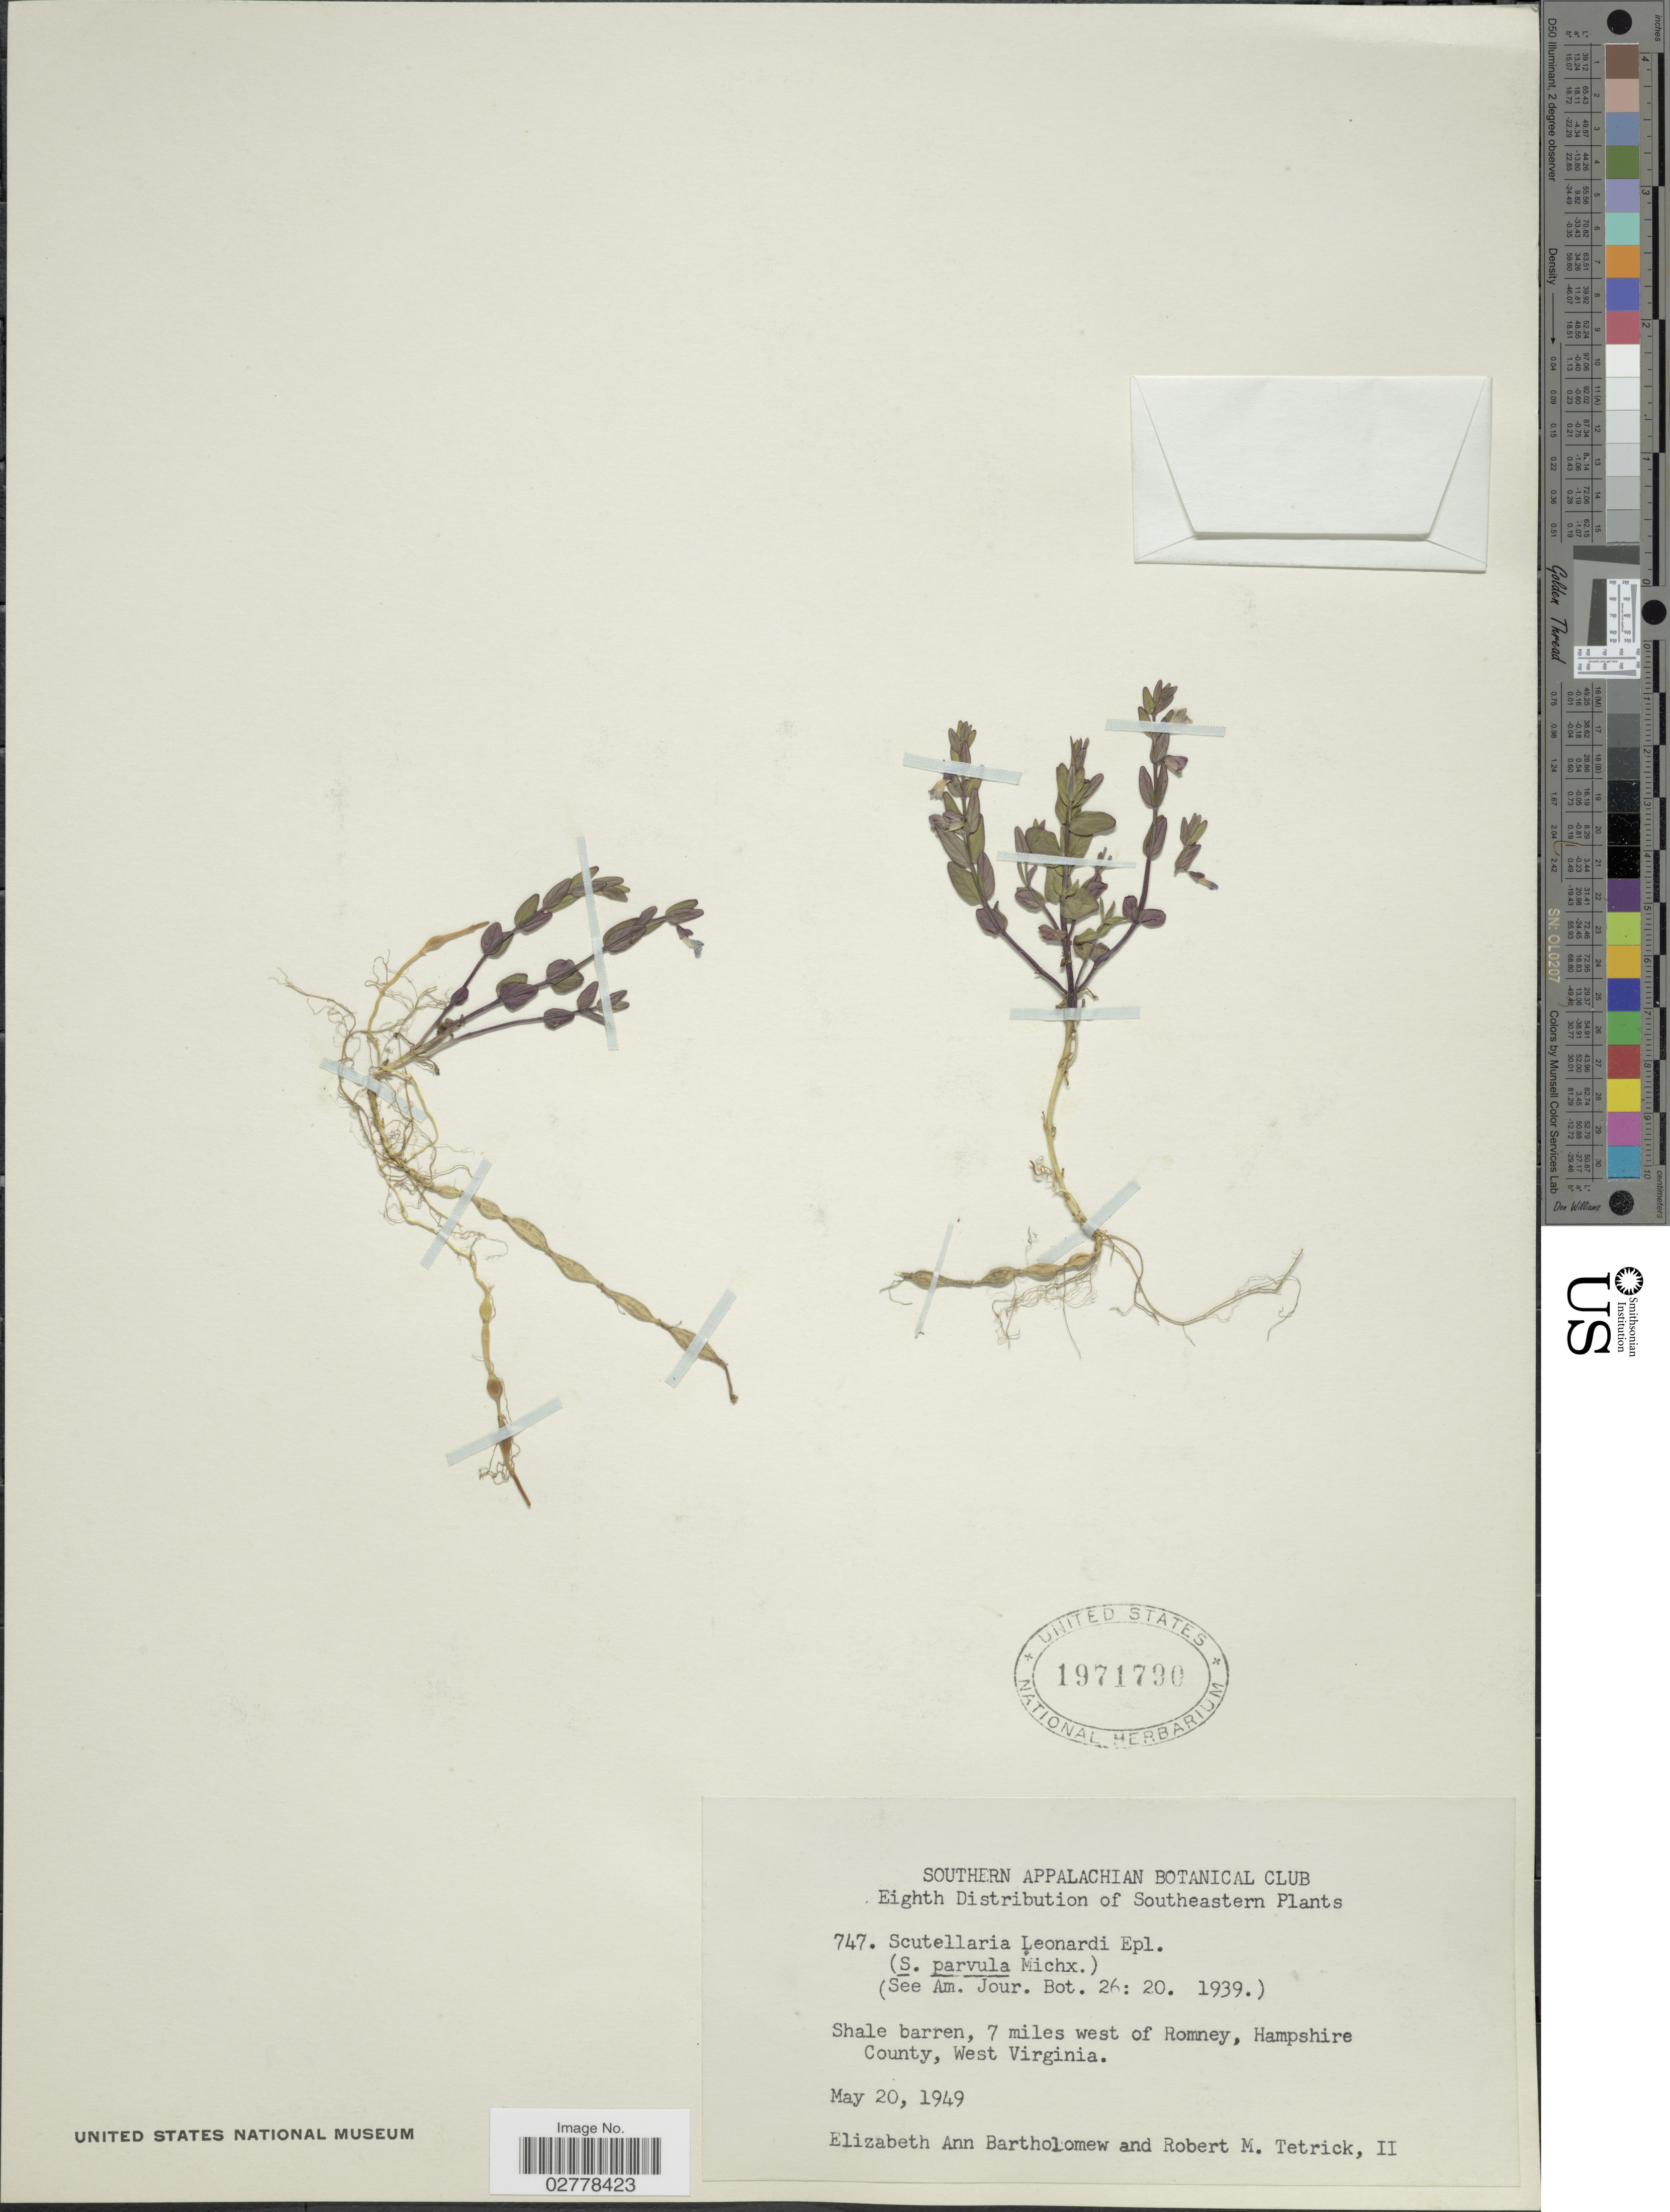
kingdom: Plantae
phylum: Tracheophyta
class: Magnoliopsida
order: Lamiales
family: Lamiaceae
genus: Scutellaria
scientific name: Scutellaria leonardii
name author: Epling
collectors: E. Bartholomew & R. Tetrick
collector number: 747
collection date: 1949-05-20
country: United States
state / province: West Virginia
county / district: Hampshire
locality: Southeastern. Shale barren, 7 miles west of Romney, Hampshire County.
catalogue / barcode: US 1971790